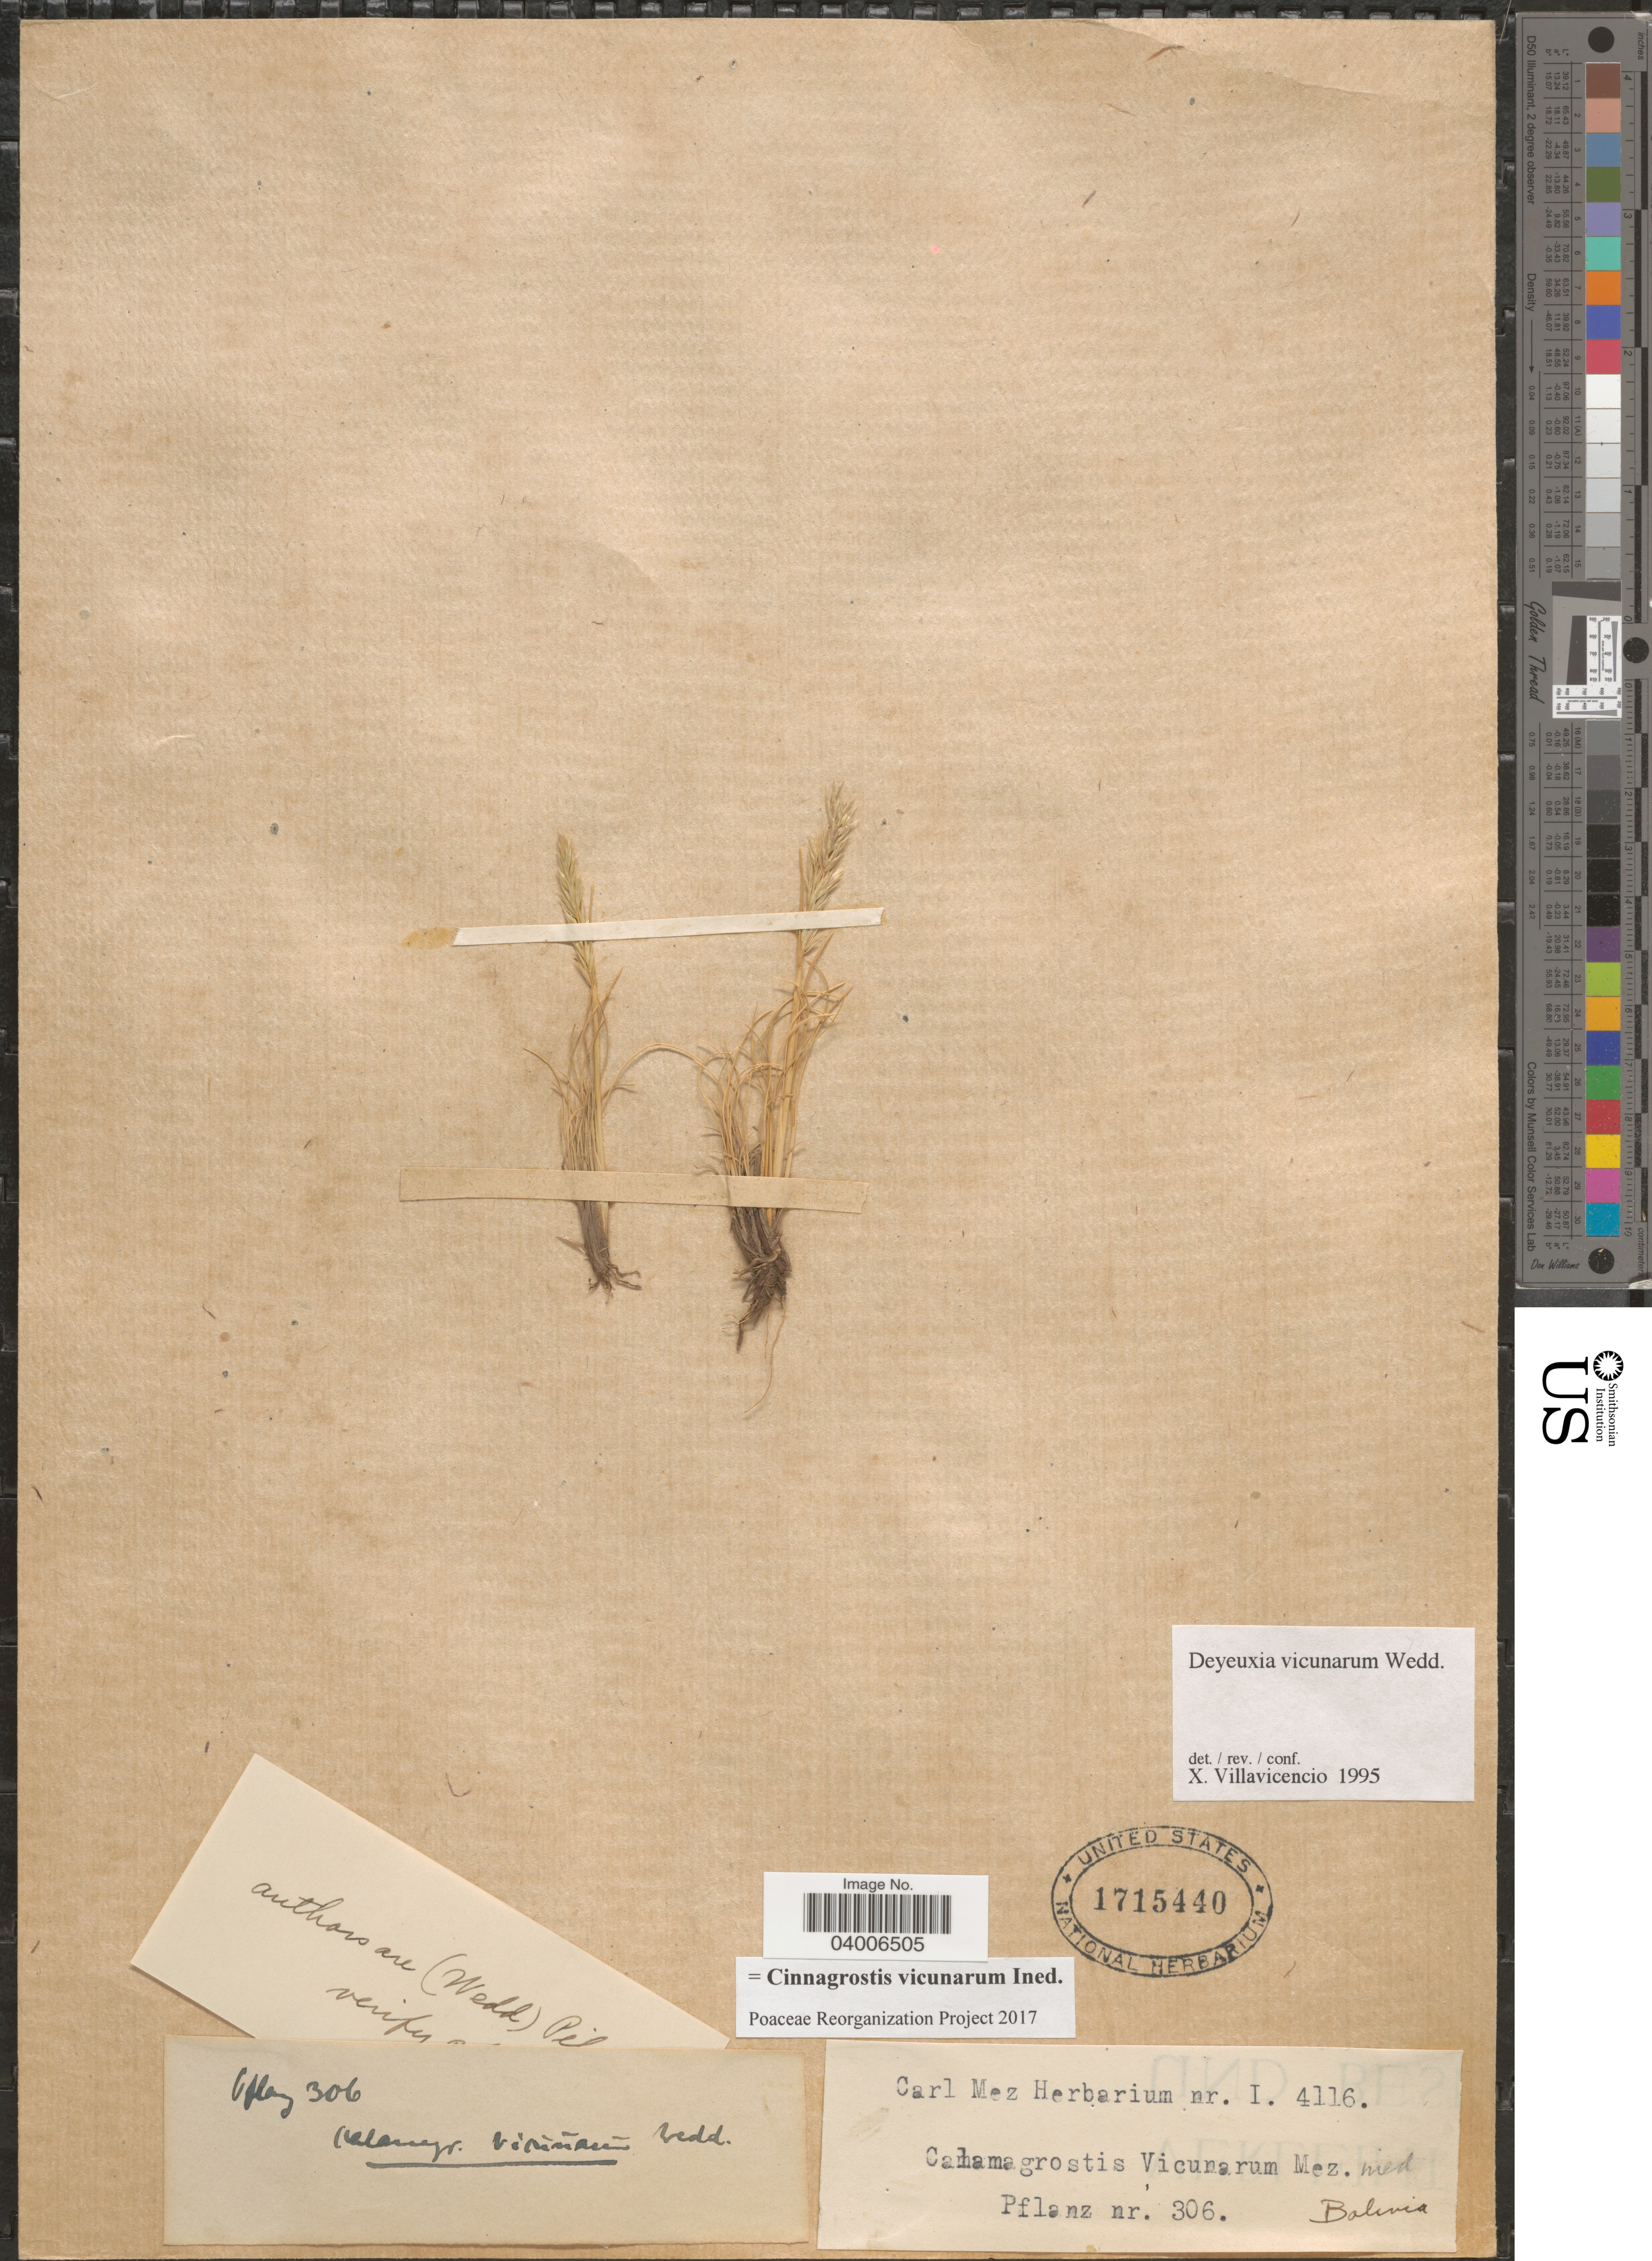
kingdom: Plantae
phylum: Tracheophyta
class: Liliopsida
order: Poales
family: Poaceae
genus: Cinnagrostis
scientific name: Cinnagrostis vicunarum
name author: (Wedd.) P.M. Peterson et al.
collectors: -. Pflanz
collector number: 306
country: Bolivia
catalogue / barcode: US 1715440